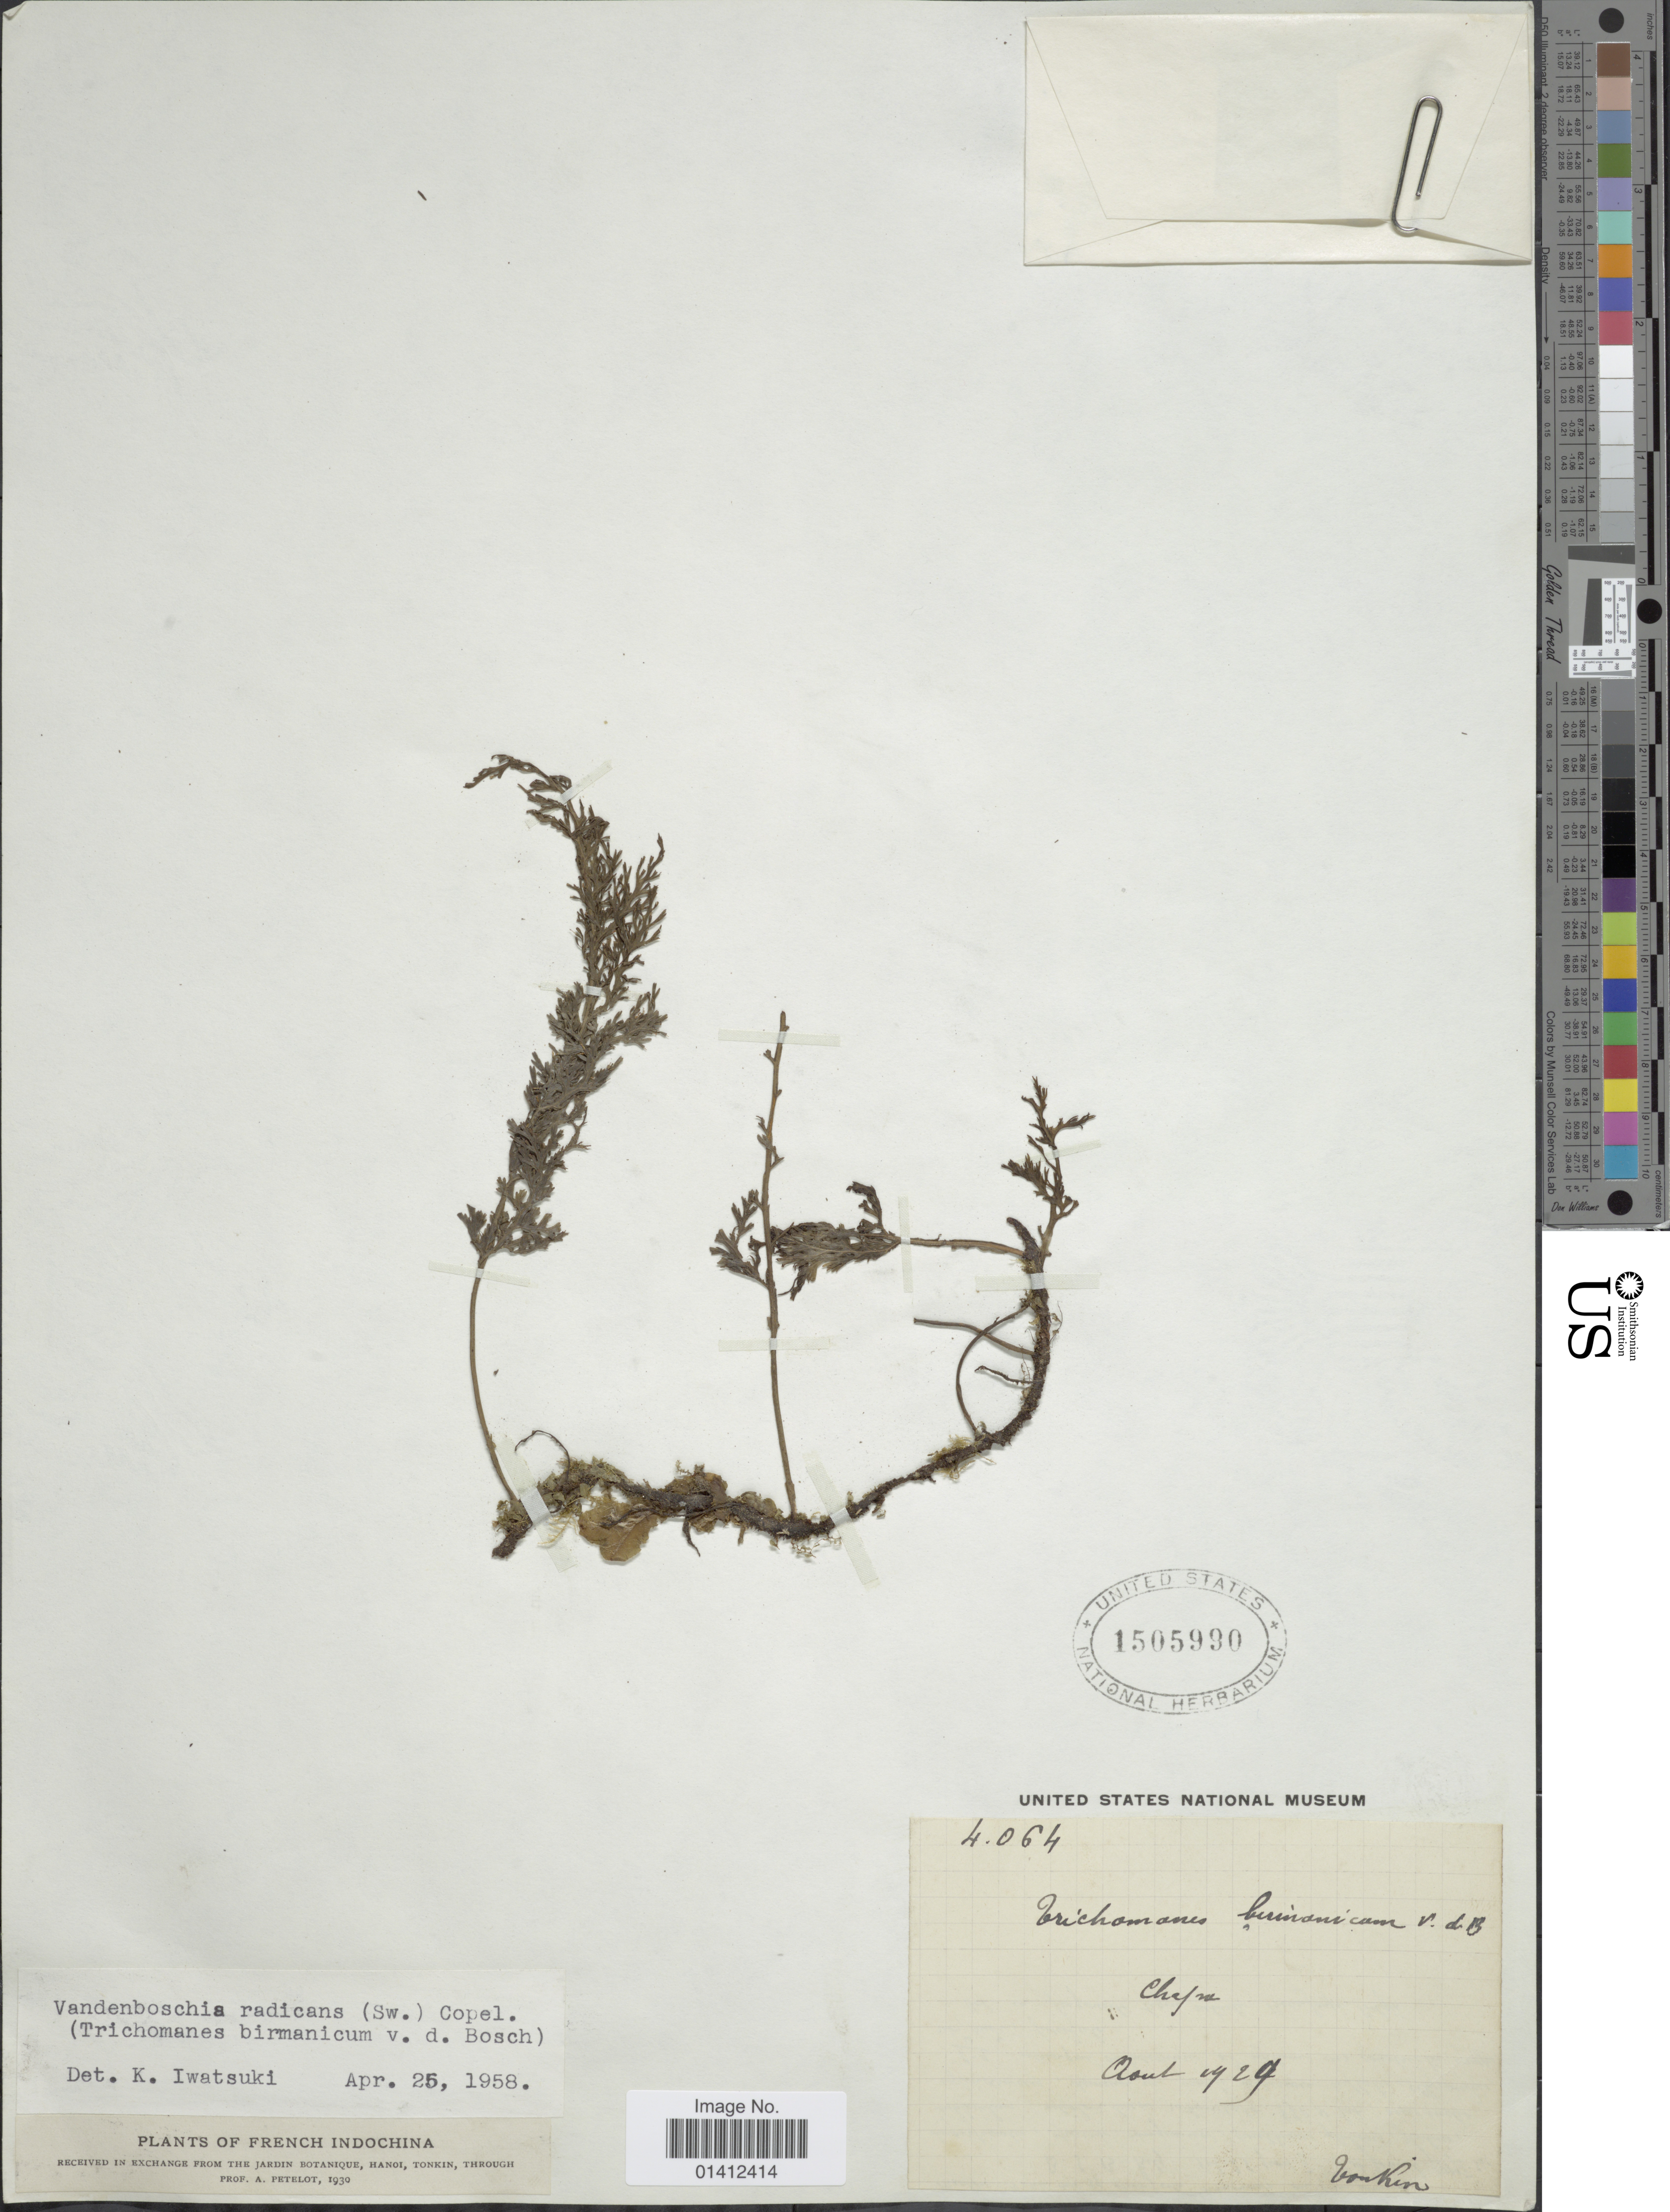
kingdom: Plantae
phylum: Tracheophyta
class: Polypodiopsida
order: Hymenophyllales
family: Hymenophyllaceae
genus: Vandenboschia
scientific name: Vandenboschia radicans var. birmanicum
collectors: A. Petelot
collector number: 4064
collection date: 1929-08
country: Vietnam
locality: Tonkin. Chapa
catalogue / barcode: US 1505990